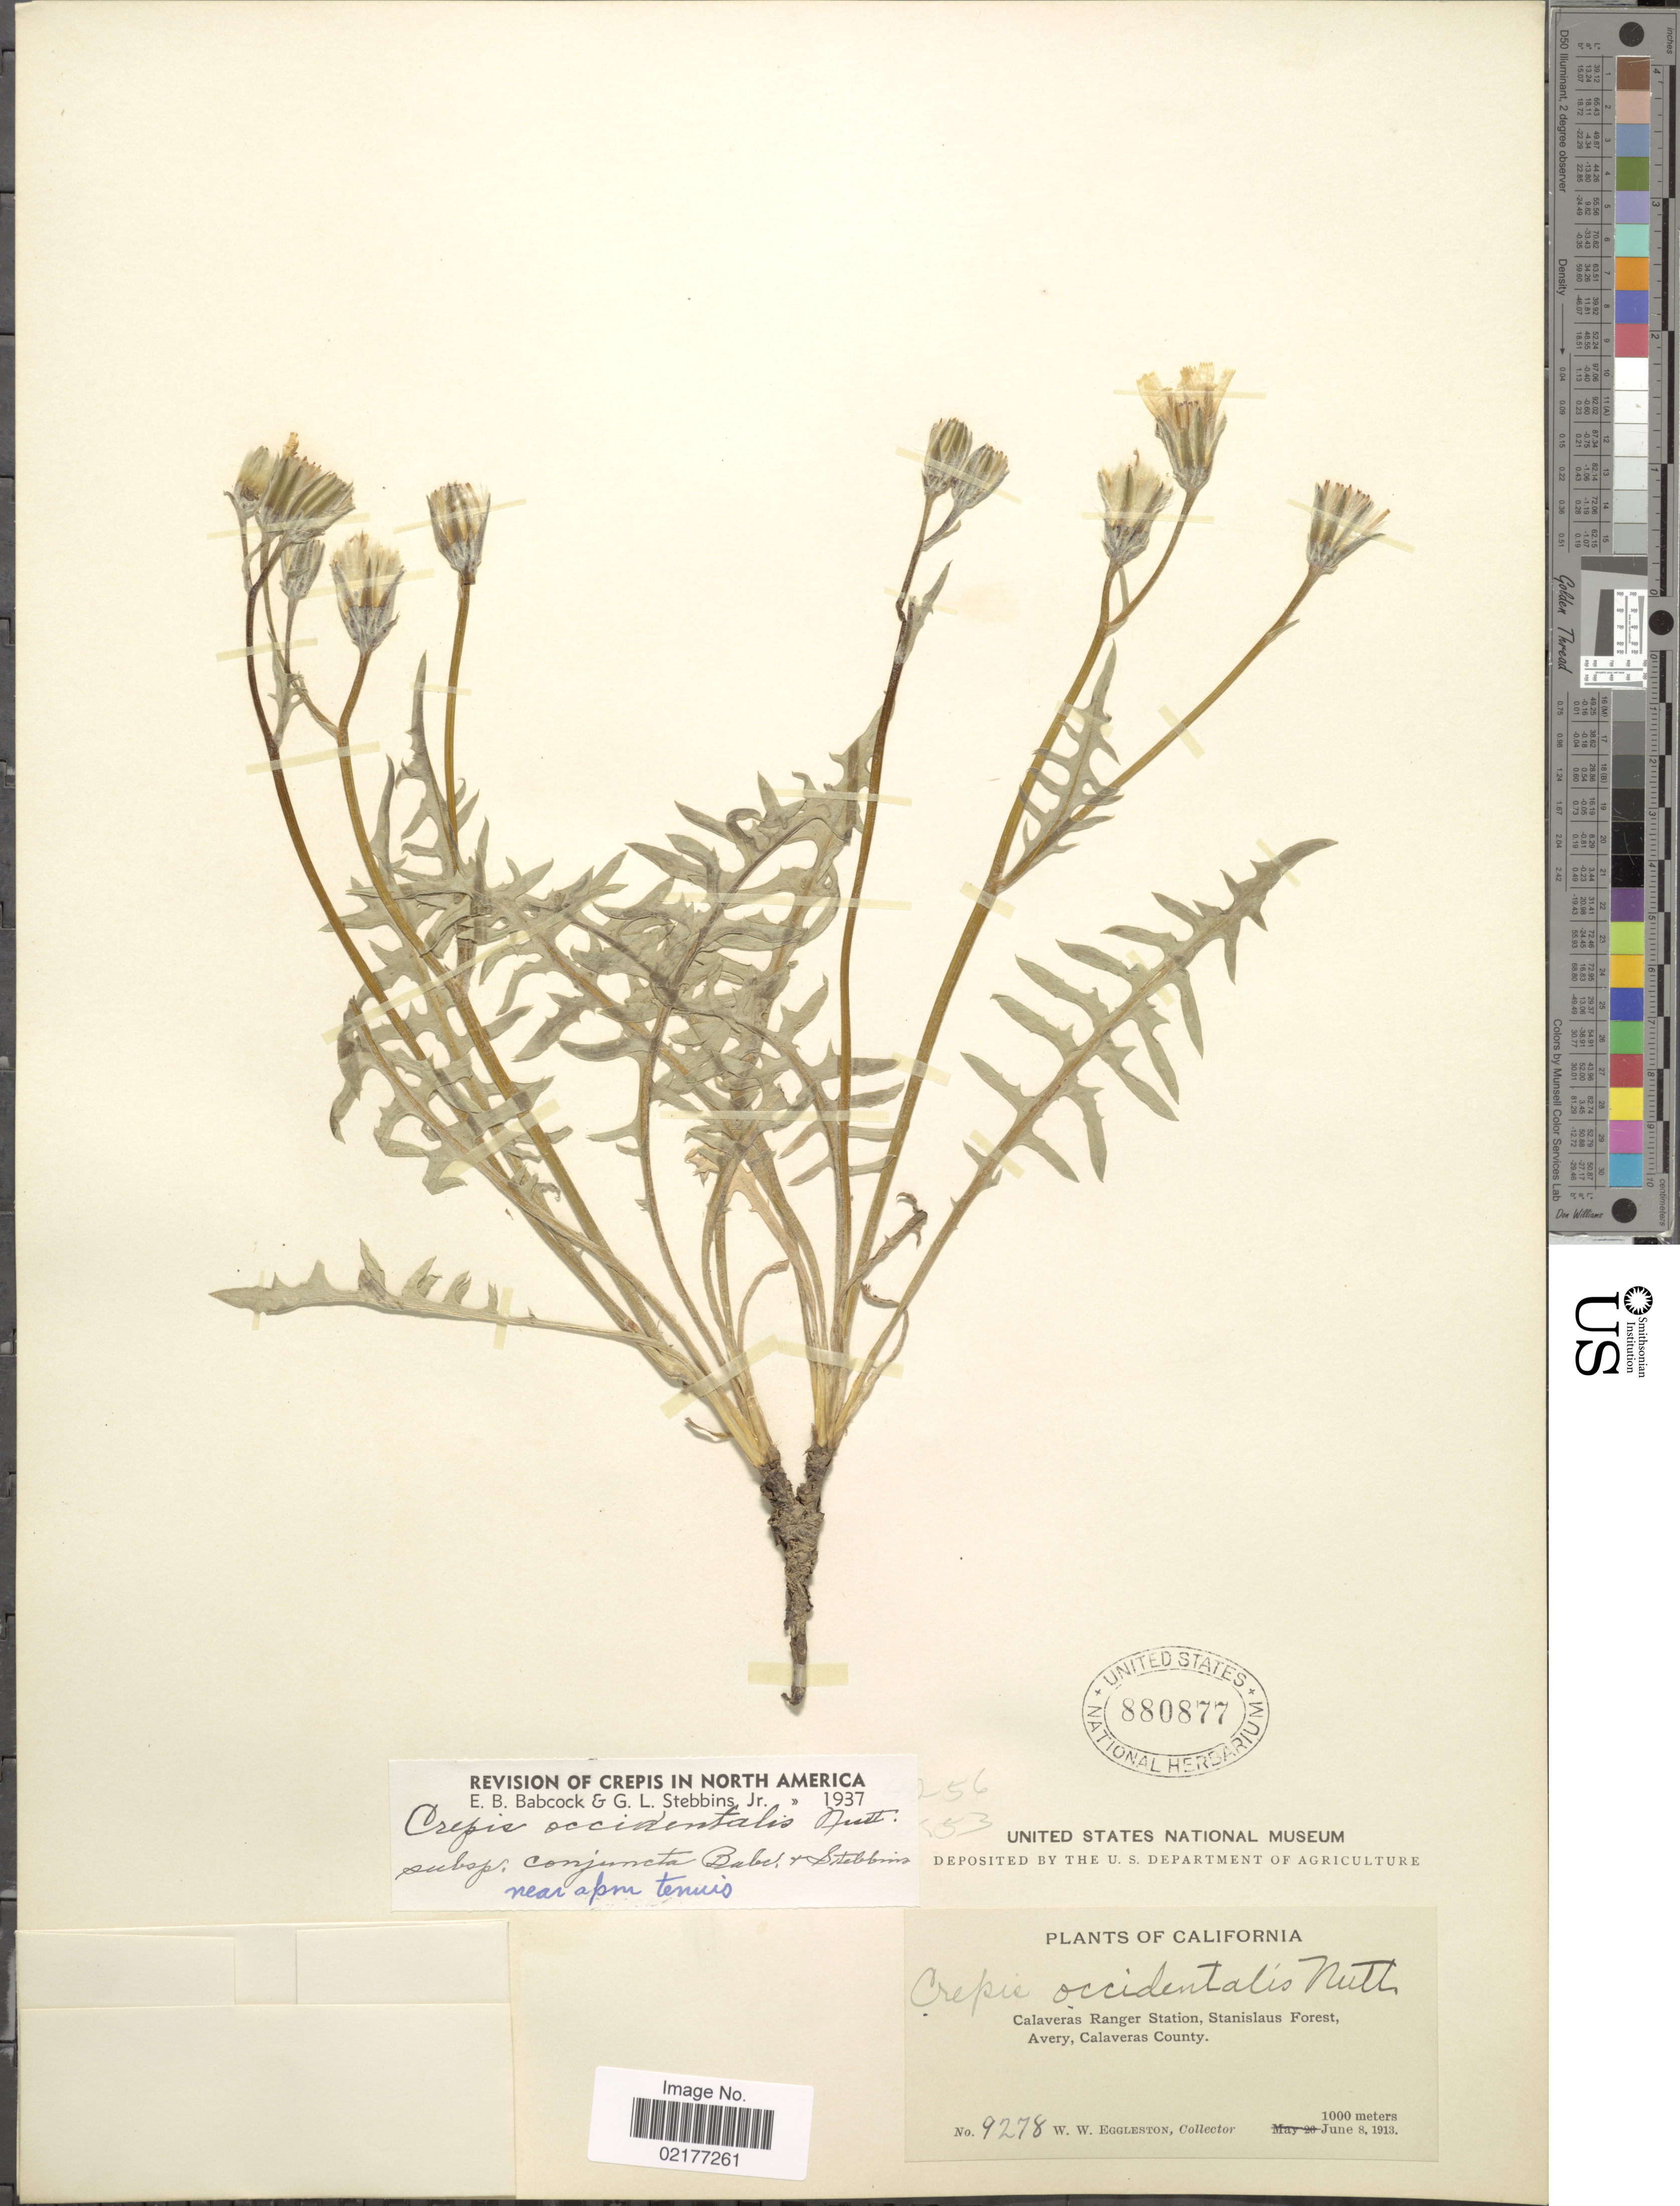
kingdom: Plantae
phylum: Tracheophyta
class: Magnoliopsida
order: Asterales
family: Asteraceae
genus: Crepis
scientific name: Crepis occidentalis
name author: Nutt.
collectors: W. W. Eggleston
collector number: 9278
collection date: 1913-06-08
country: United States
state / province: California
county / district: Calaveras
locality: Calaveras Ranger Station, Stanislaus Forest Avery, Calaveras County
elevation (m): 1000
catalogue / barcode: US 880877